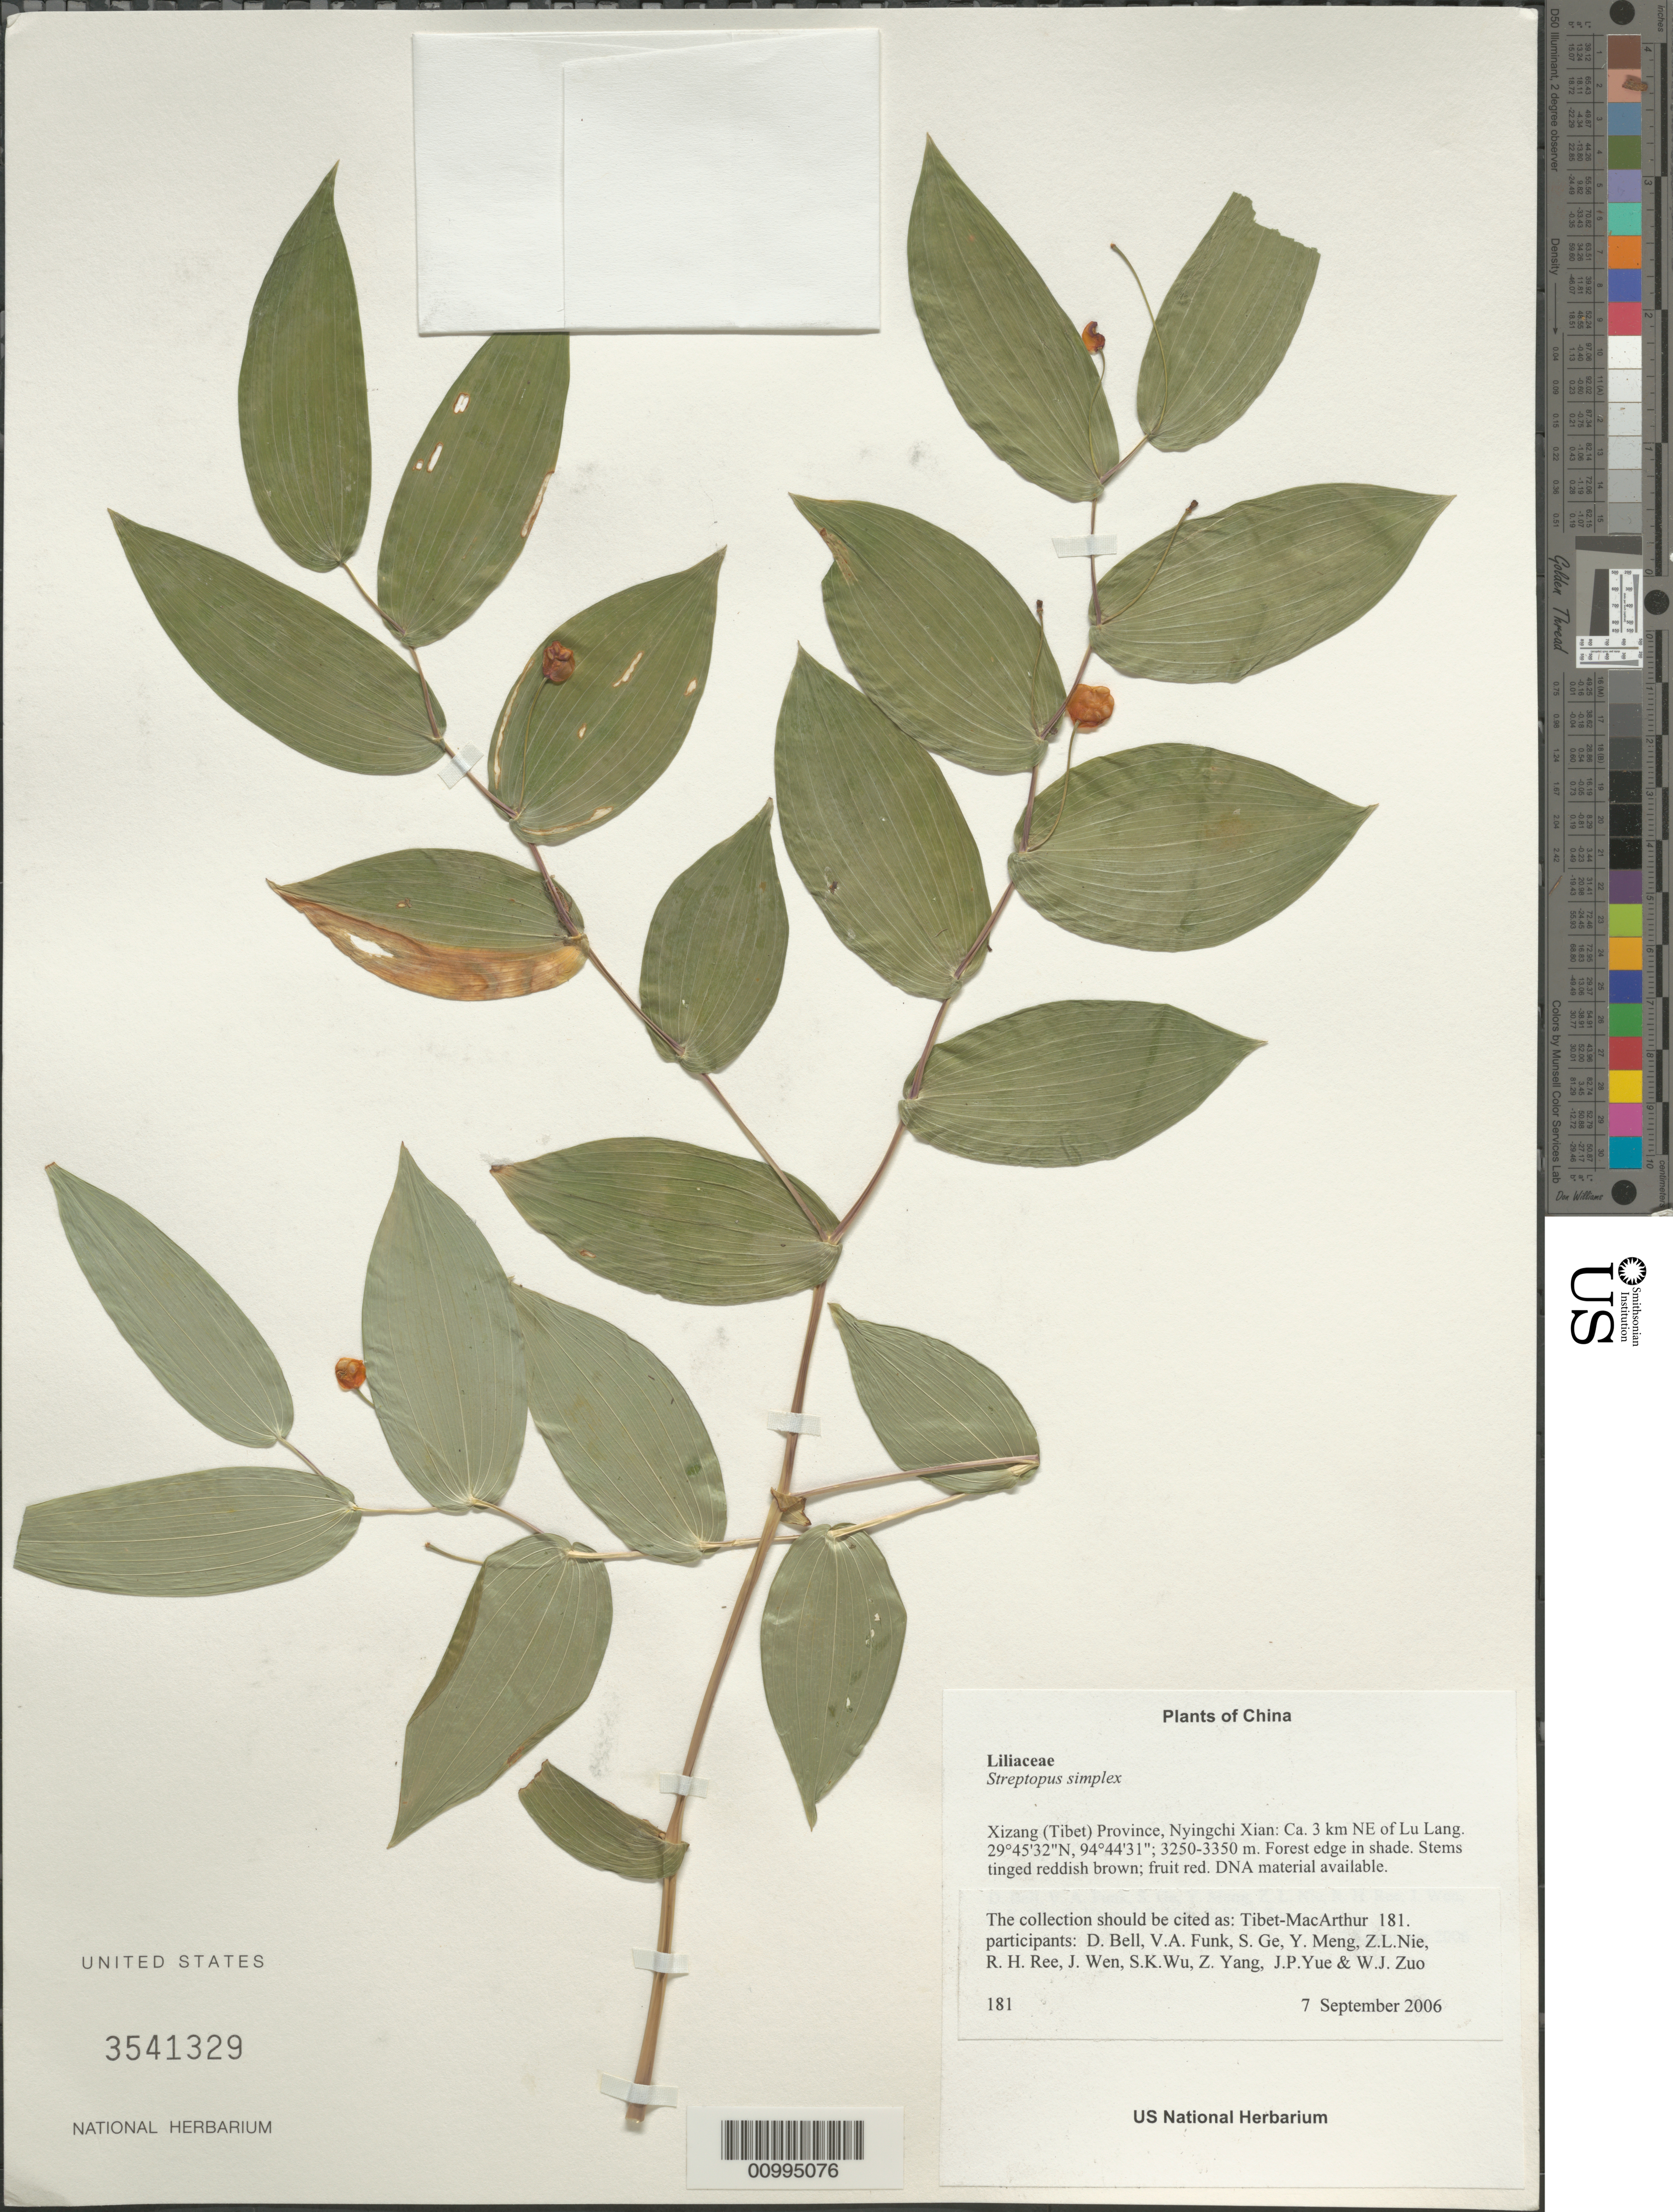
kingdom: Plantae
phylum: Tracheophyta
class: Liliopsida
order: Liliales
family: Liliaceae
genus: Streptopus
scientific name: Streptopus simplex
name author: D. Don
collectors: Tibet-MacArthur, D. A. Bell, V. Funk, S. Ge, Y. Meng, Z. Nie, R. Ree, J. Wen, S. K. Wu, Z. Yang, J. Yue & W. Zuo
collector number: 181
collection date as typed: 07 Sep 2006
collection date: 2006-09-07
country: China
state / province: Xizang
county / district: Nyingchi Xian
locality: Ca. 3 km NE of Lu Lang.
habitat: Mixed broadleaved (Quercus, Betula) and coniferous (Picea) forest and adjacent wet meadows. Forest edge in shade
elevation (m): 3250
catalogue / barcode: US 3541329